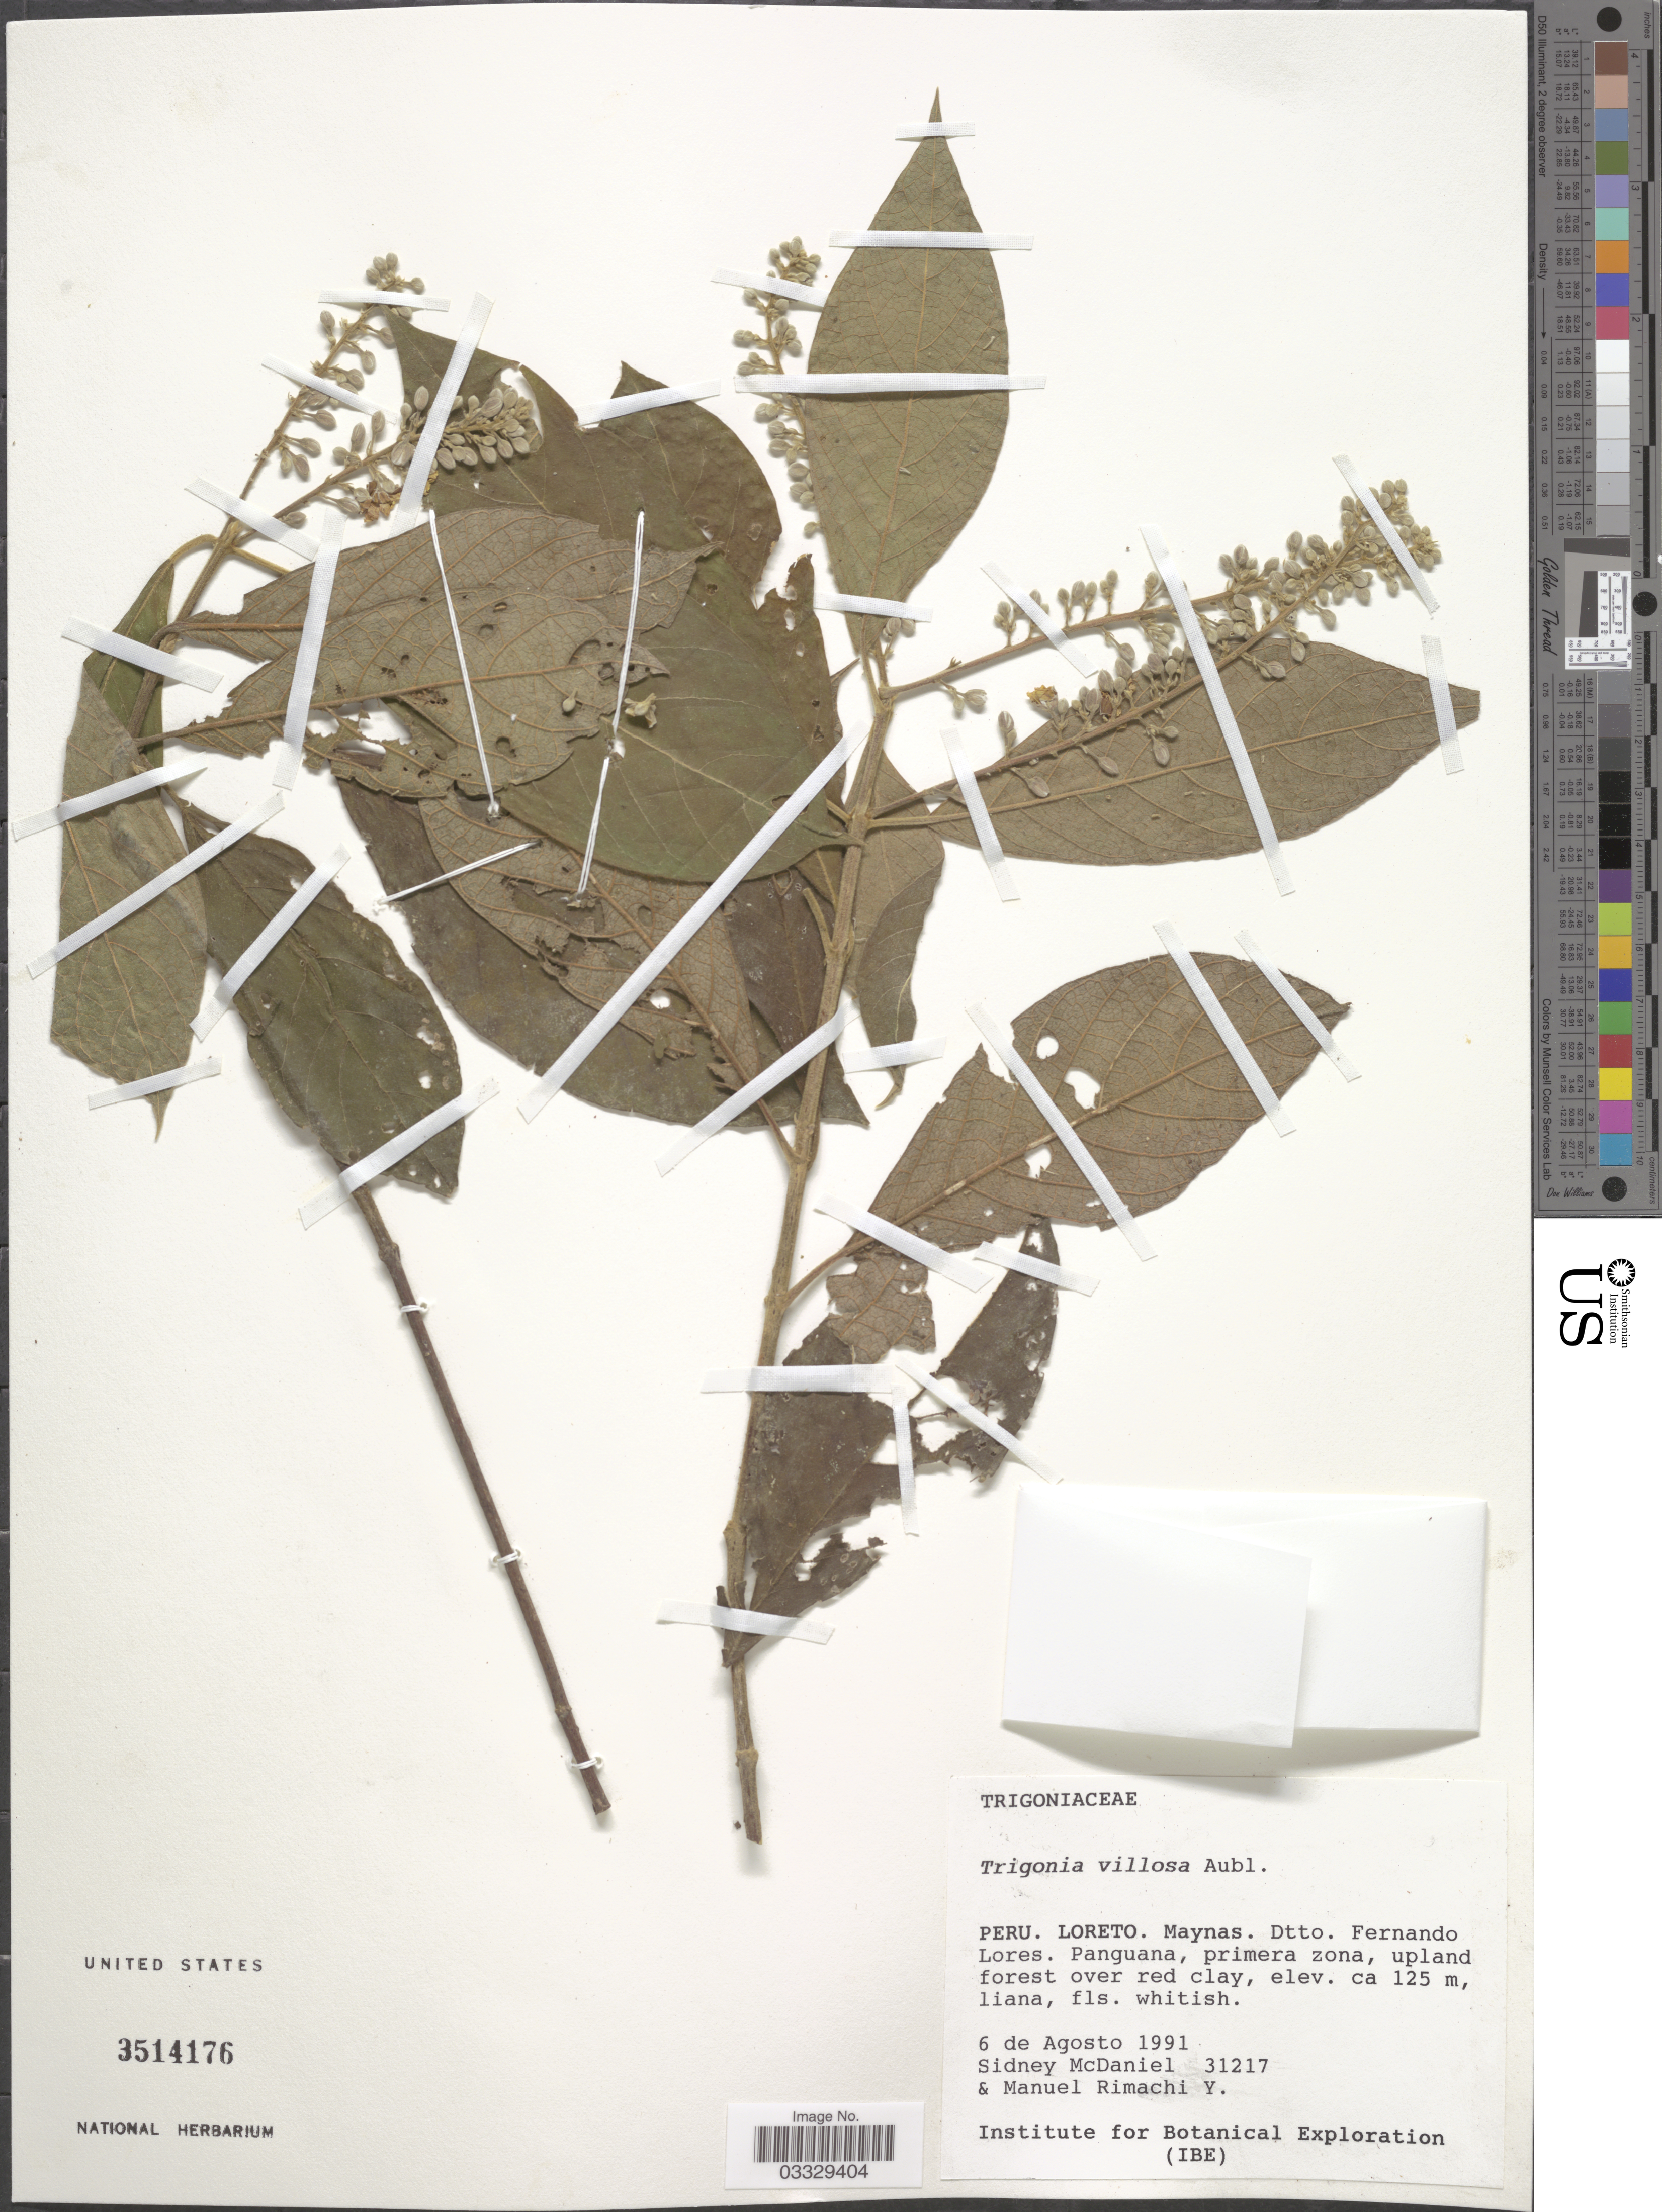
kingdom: Plantae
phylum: Tracheophyta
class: Magnoliopsida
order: Malpighiales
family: Trigoniaceae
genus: Trigonia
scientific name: Trigonia villosa var. villosa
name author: Aubl.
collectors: S. McDaniel & M. Rimachi Y.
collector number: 31217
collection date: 1991-08-06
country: Peru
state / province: Loreto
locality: Maynas. Dtto. Fernando Lores. Panguana.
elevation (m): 125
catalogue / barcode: US 3514176